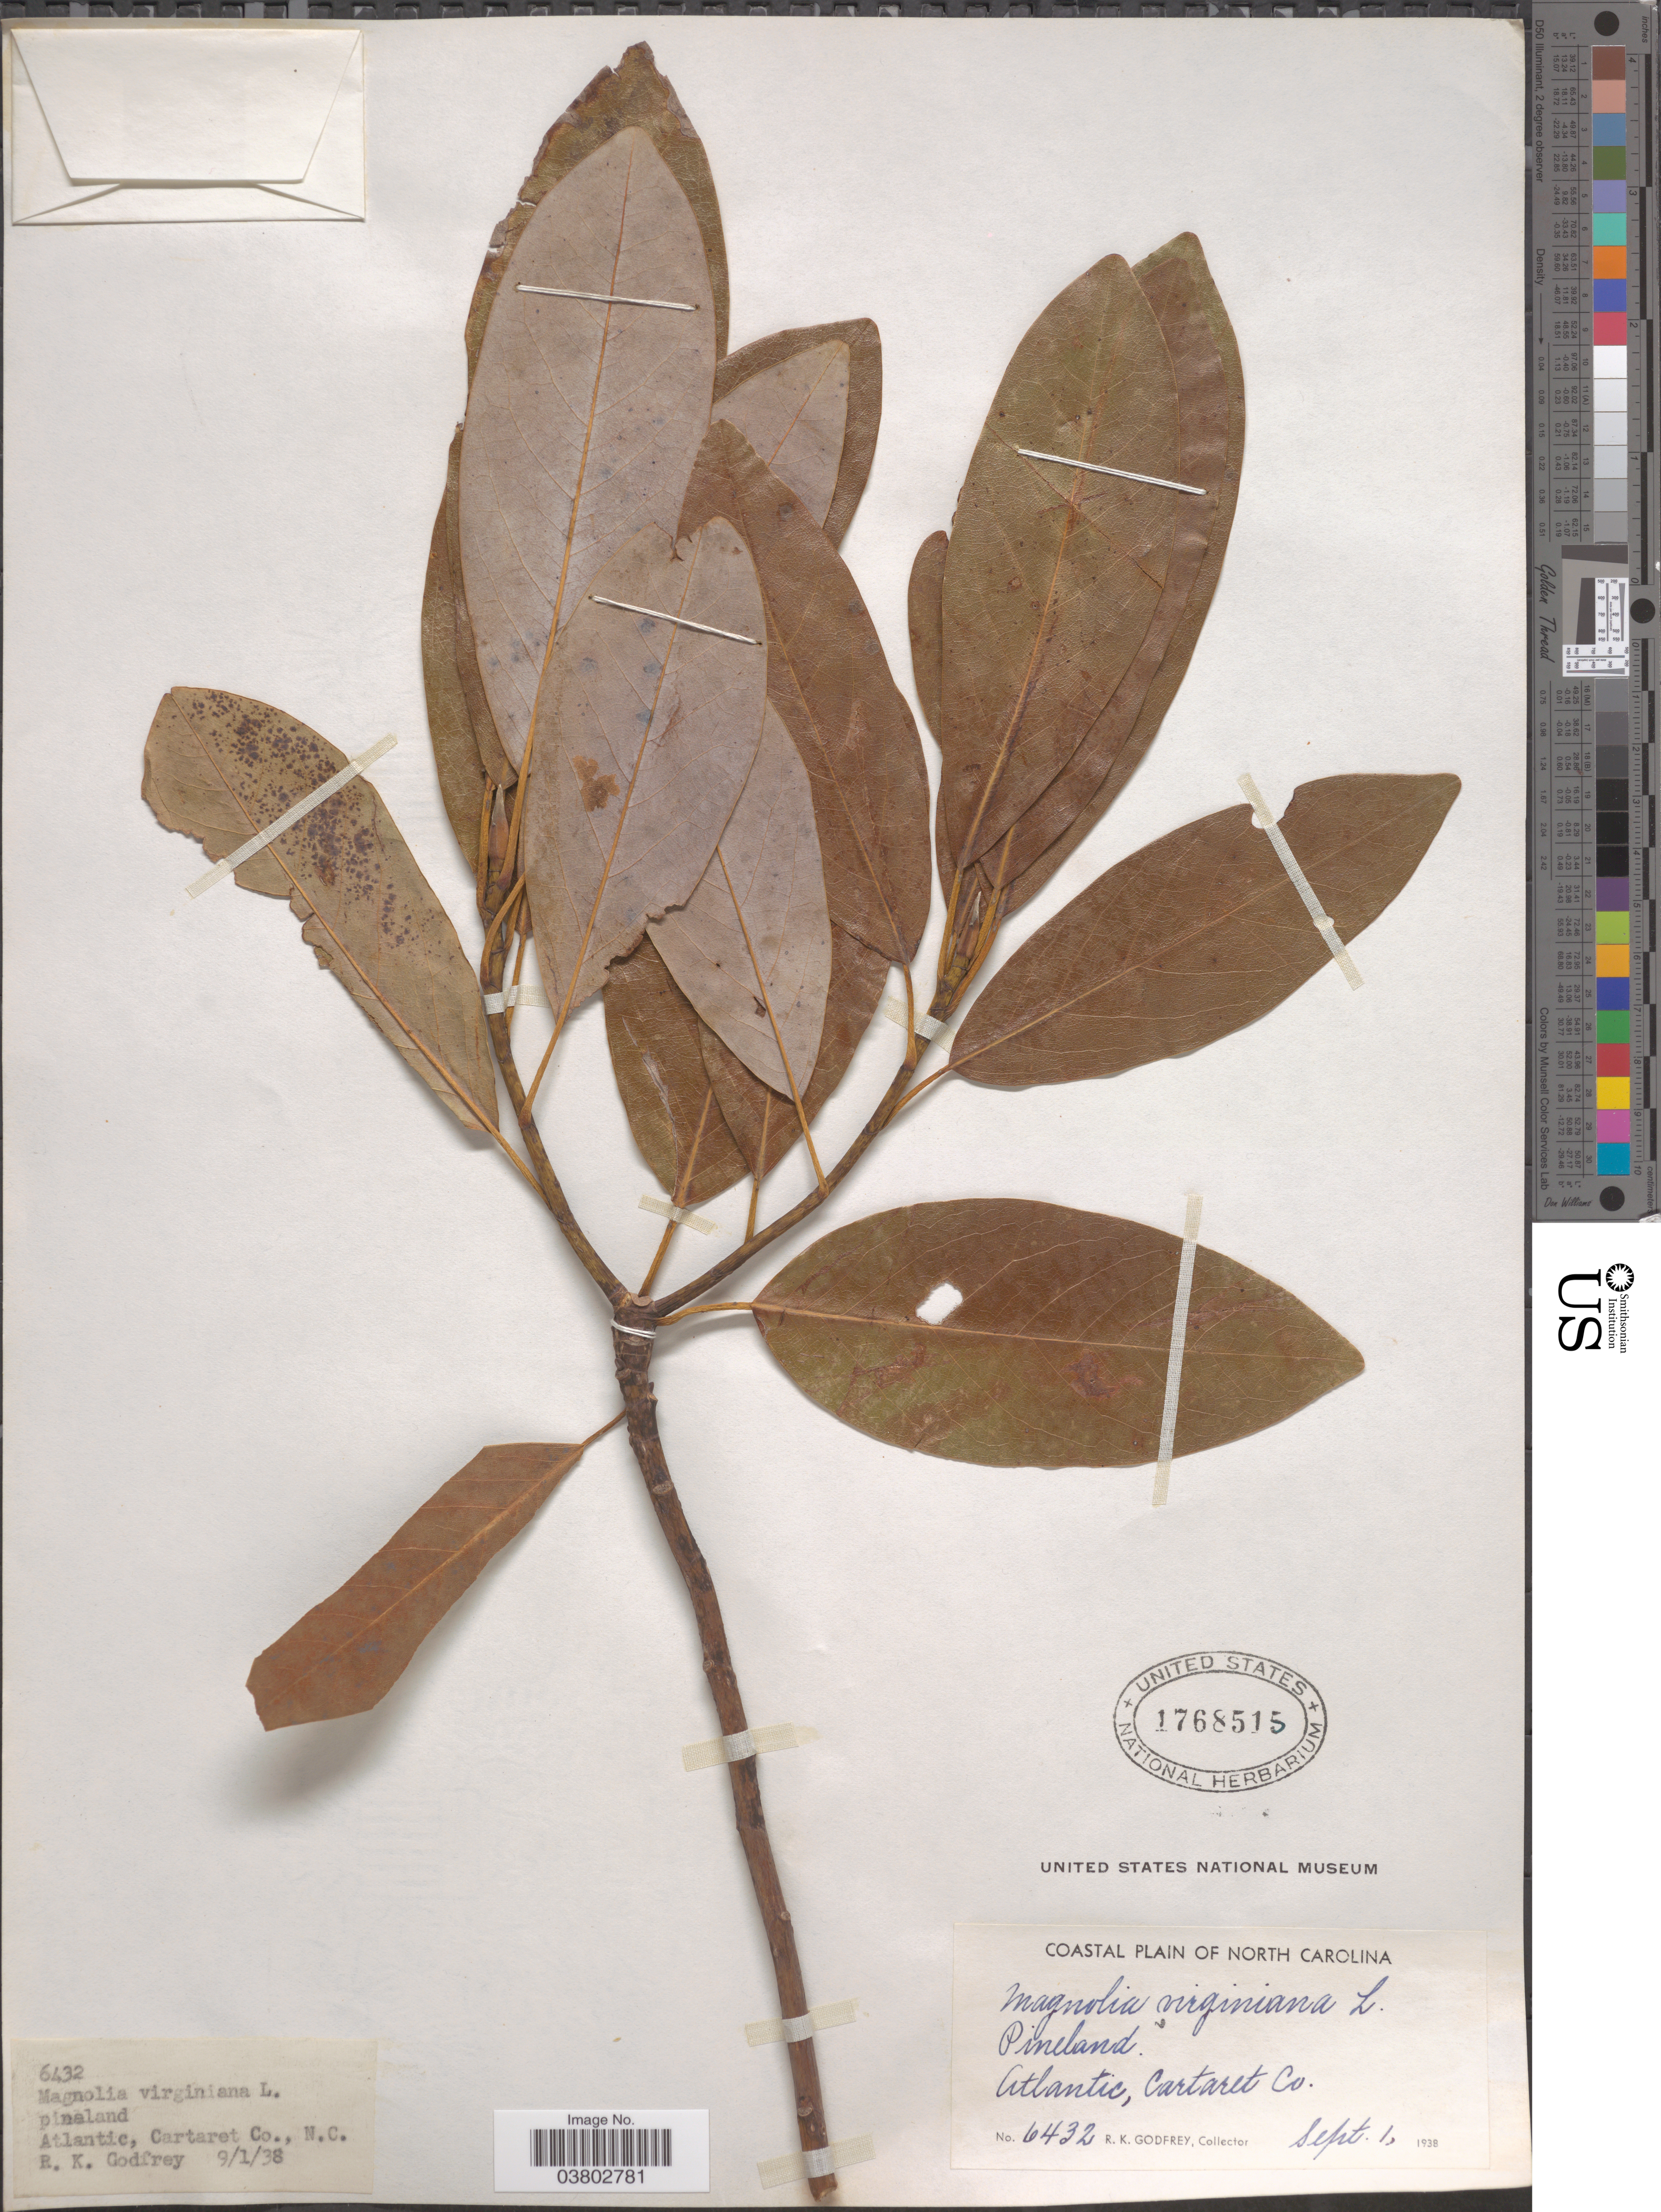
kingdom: Plantae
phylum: Tracheophyta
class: Magnoliopsida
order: Magnoliales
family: Magnoliaceae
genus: Magnolia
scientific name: Magnolia virginiana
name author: L.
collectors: R. K. Godfrey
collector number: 6432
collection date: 1938-09-01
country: United States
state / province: North Carolina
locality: Coastal Plain of North Carolina. Pineland. Atlantic, Cartaret Co.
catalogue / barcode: US 1768515